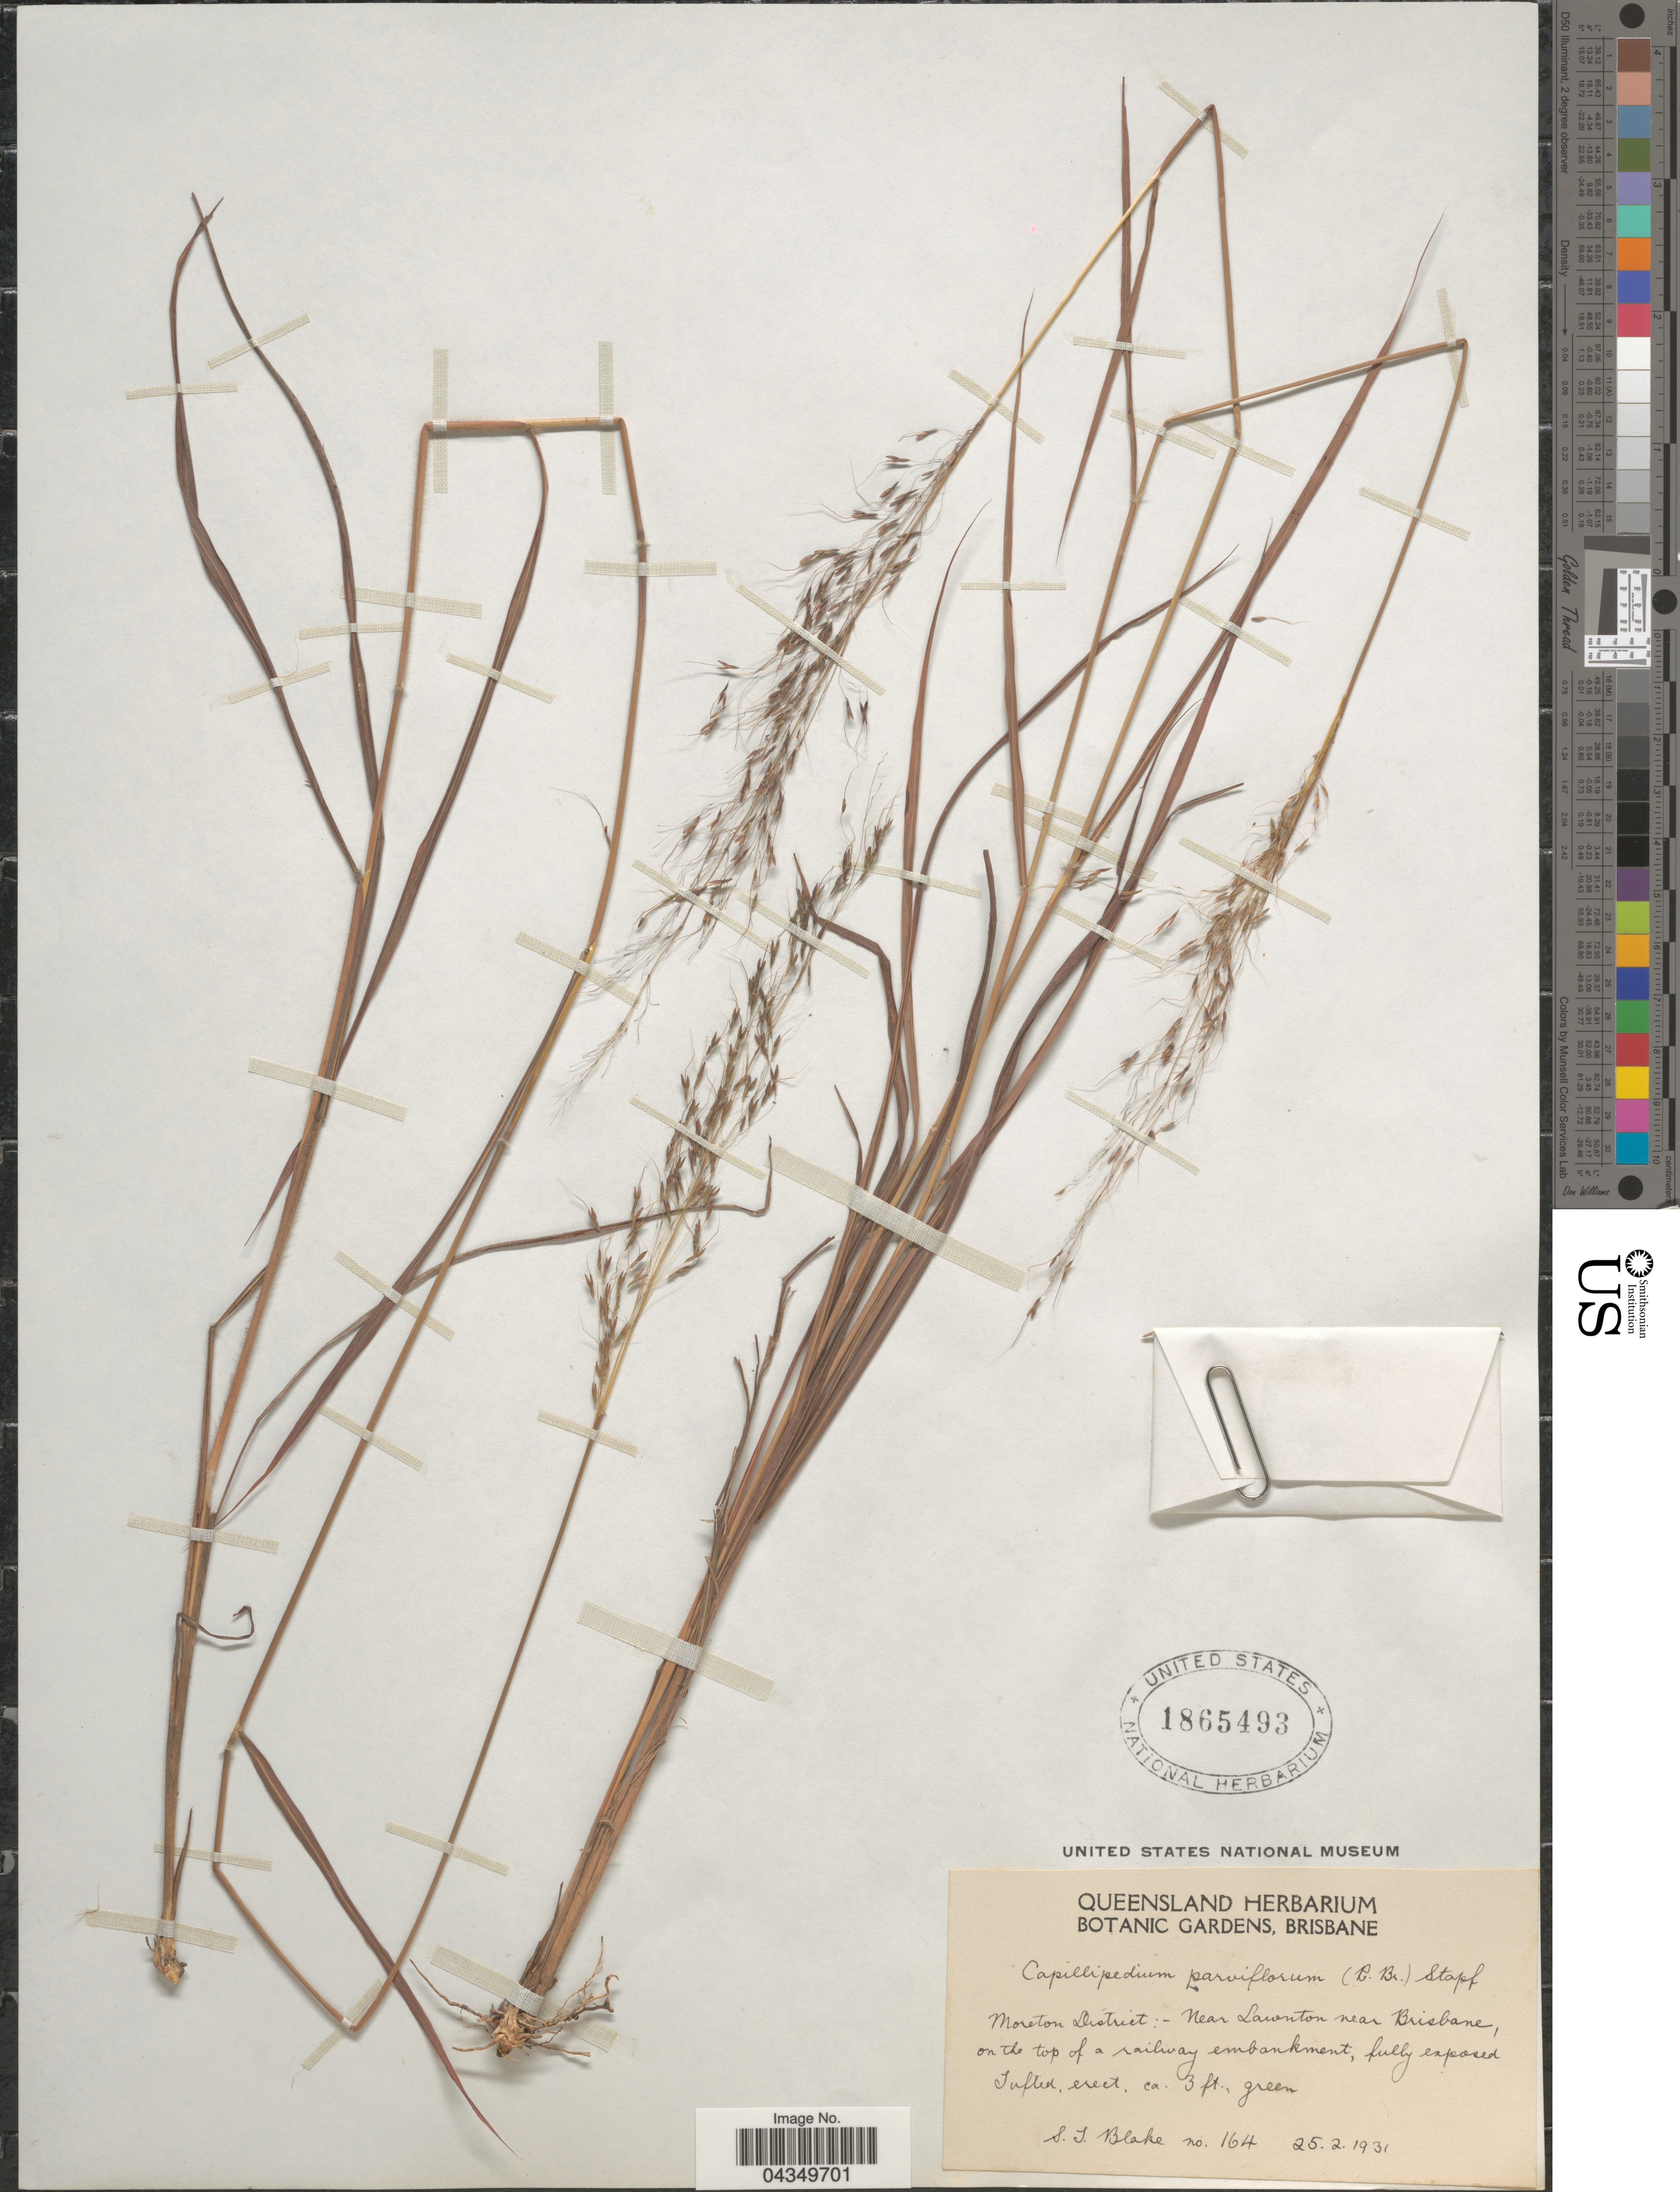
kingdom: Plantae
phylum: Tracheophyta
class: Liliopsida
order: Poales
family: Poaceae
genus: Capillipedium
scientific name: Capillipedium parviflorum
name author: (R. Br.) Stapf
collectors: S. T. Blake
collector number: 164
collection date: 1931-02-25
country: Australia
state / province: Queensland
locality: Moreton District:- Near Lawnton near Brisbane, on the top of a railway embankment.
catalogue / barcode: US 1865493